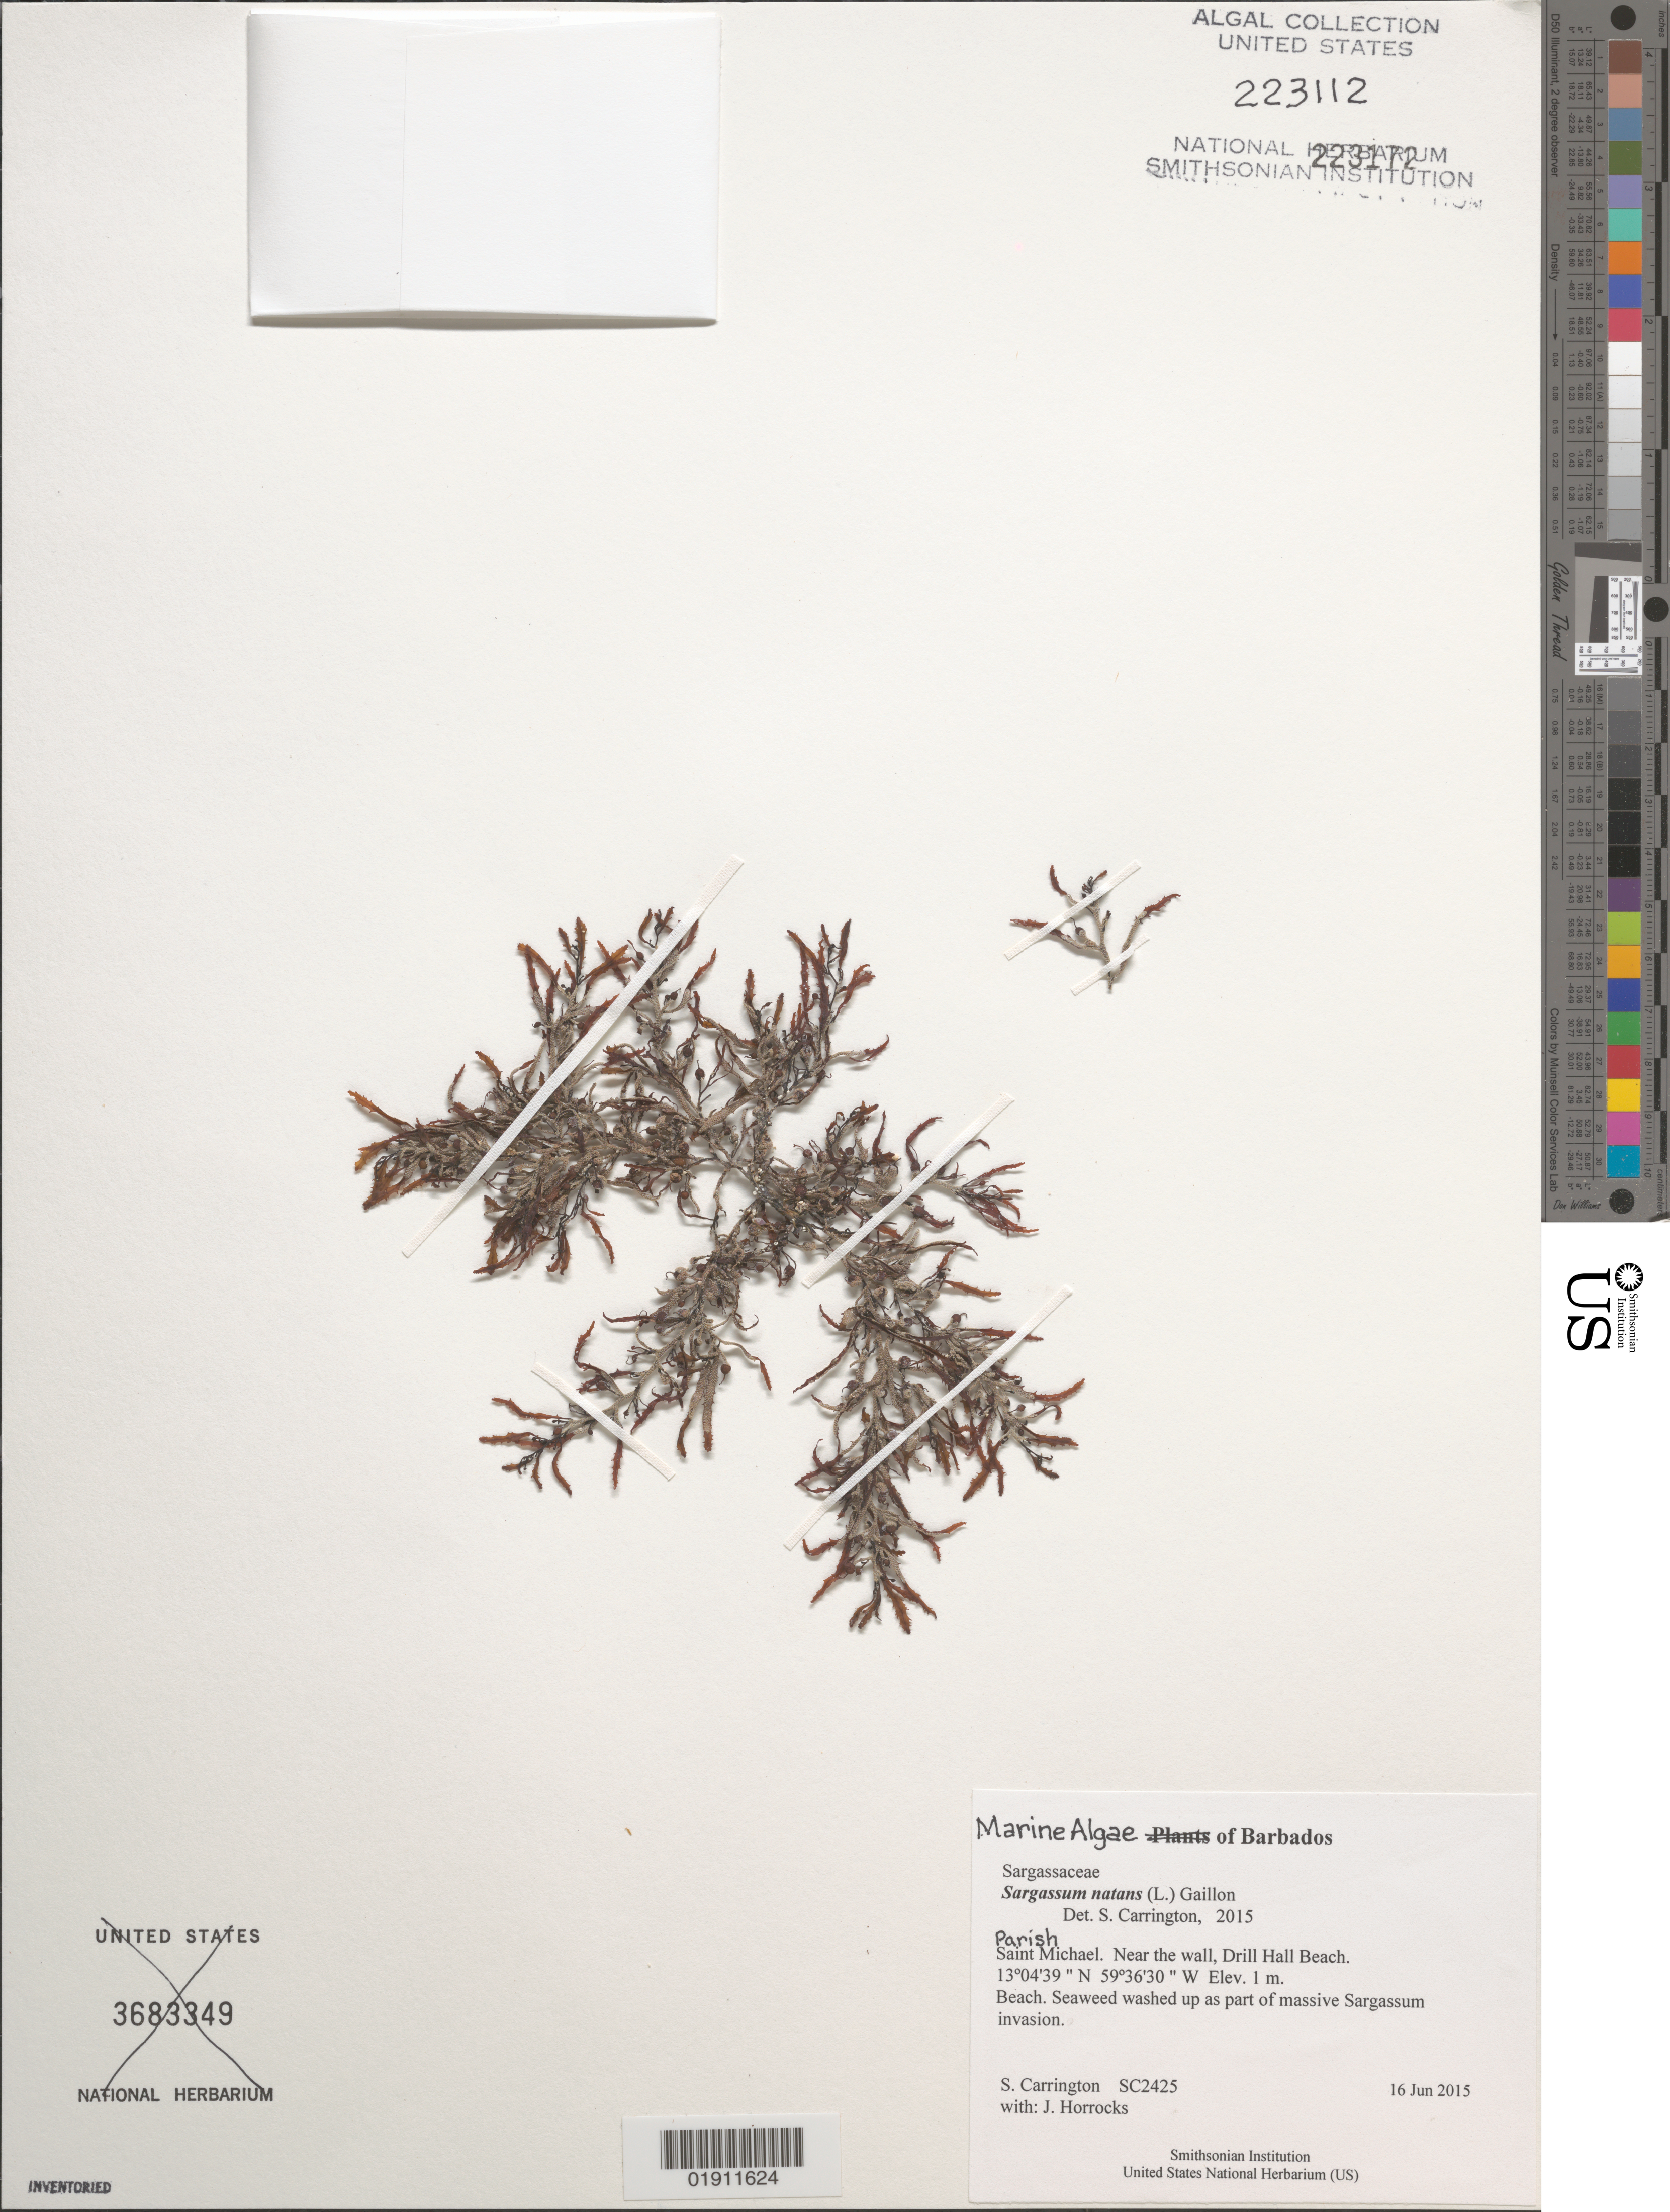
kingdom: Chromista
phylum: Ochrophyta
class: Phaeophyceae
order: Fucales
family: Sargassaceae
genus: Sargassum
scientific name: Sargassum natans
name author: (L.) Gaillon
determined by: Carrington, C. M. S.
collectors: C. M. S. Carrington & J. Horrocks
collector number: SC2425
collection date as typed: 16 Jun 2015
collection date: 2015-06-16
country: Barbados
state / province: Saint Michael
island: Barbados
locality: Drill Hall Beach, near the wall, St. Michael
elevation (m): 1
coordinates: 13 04'39"N, 59 36'30"W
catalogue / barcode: US 3683349